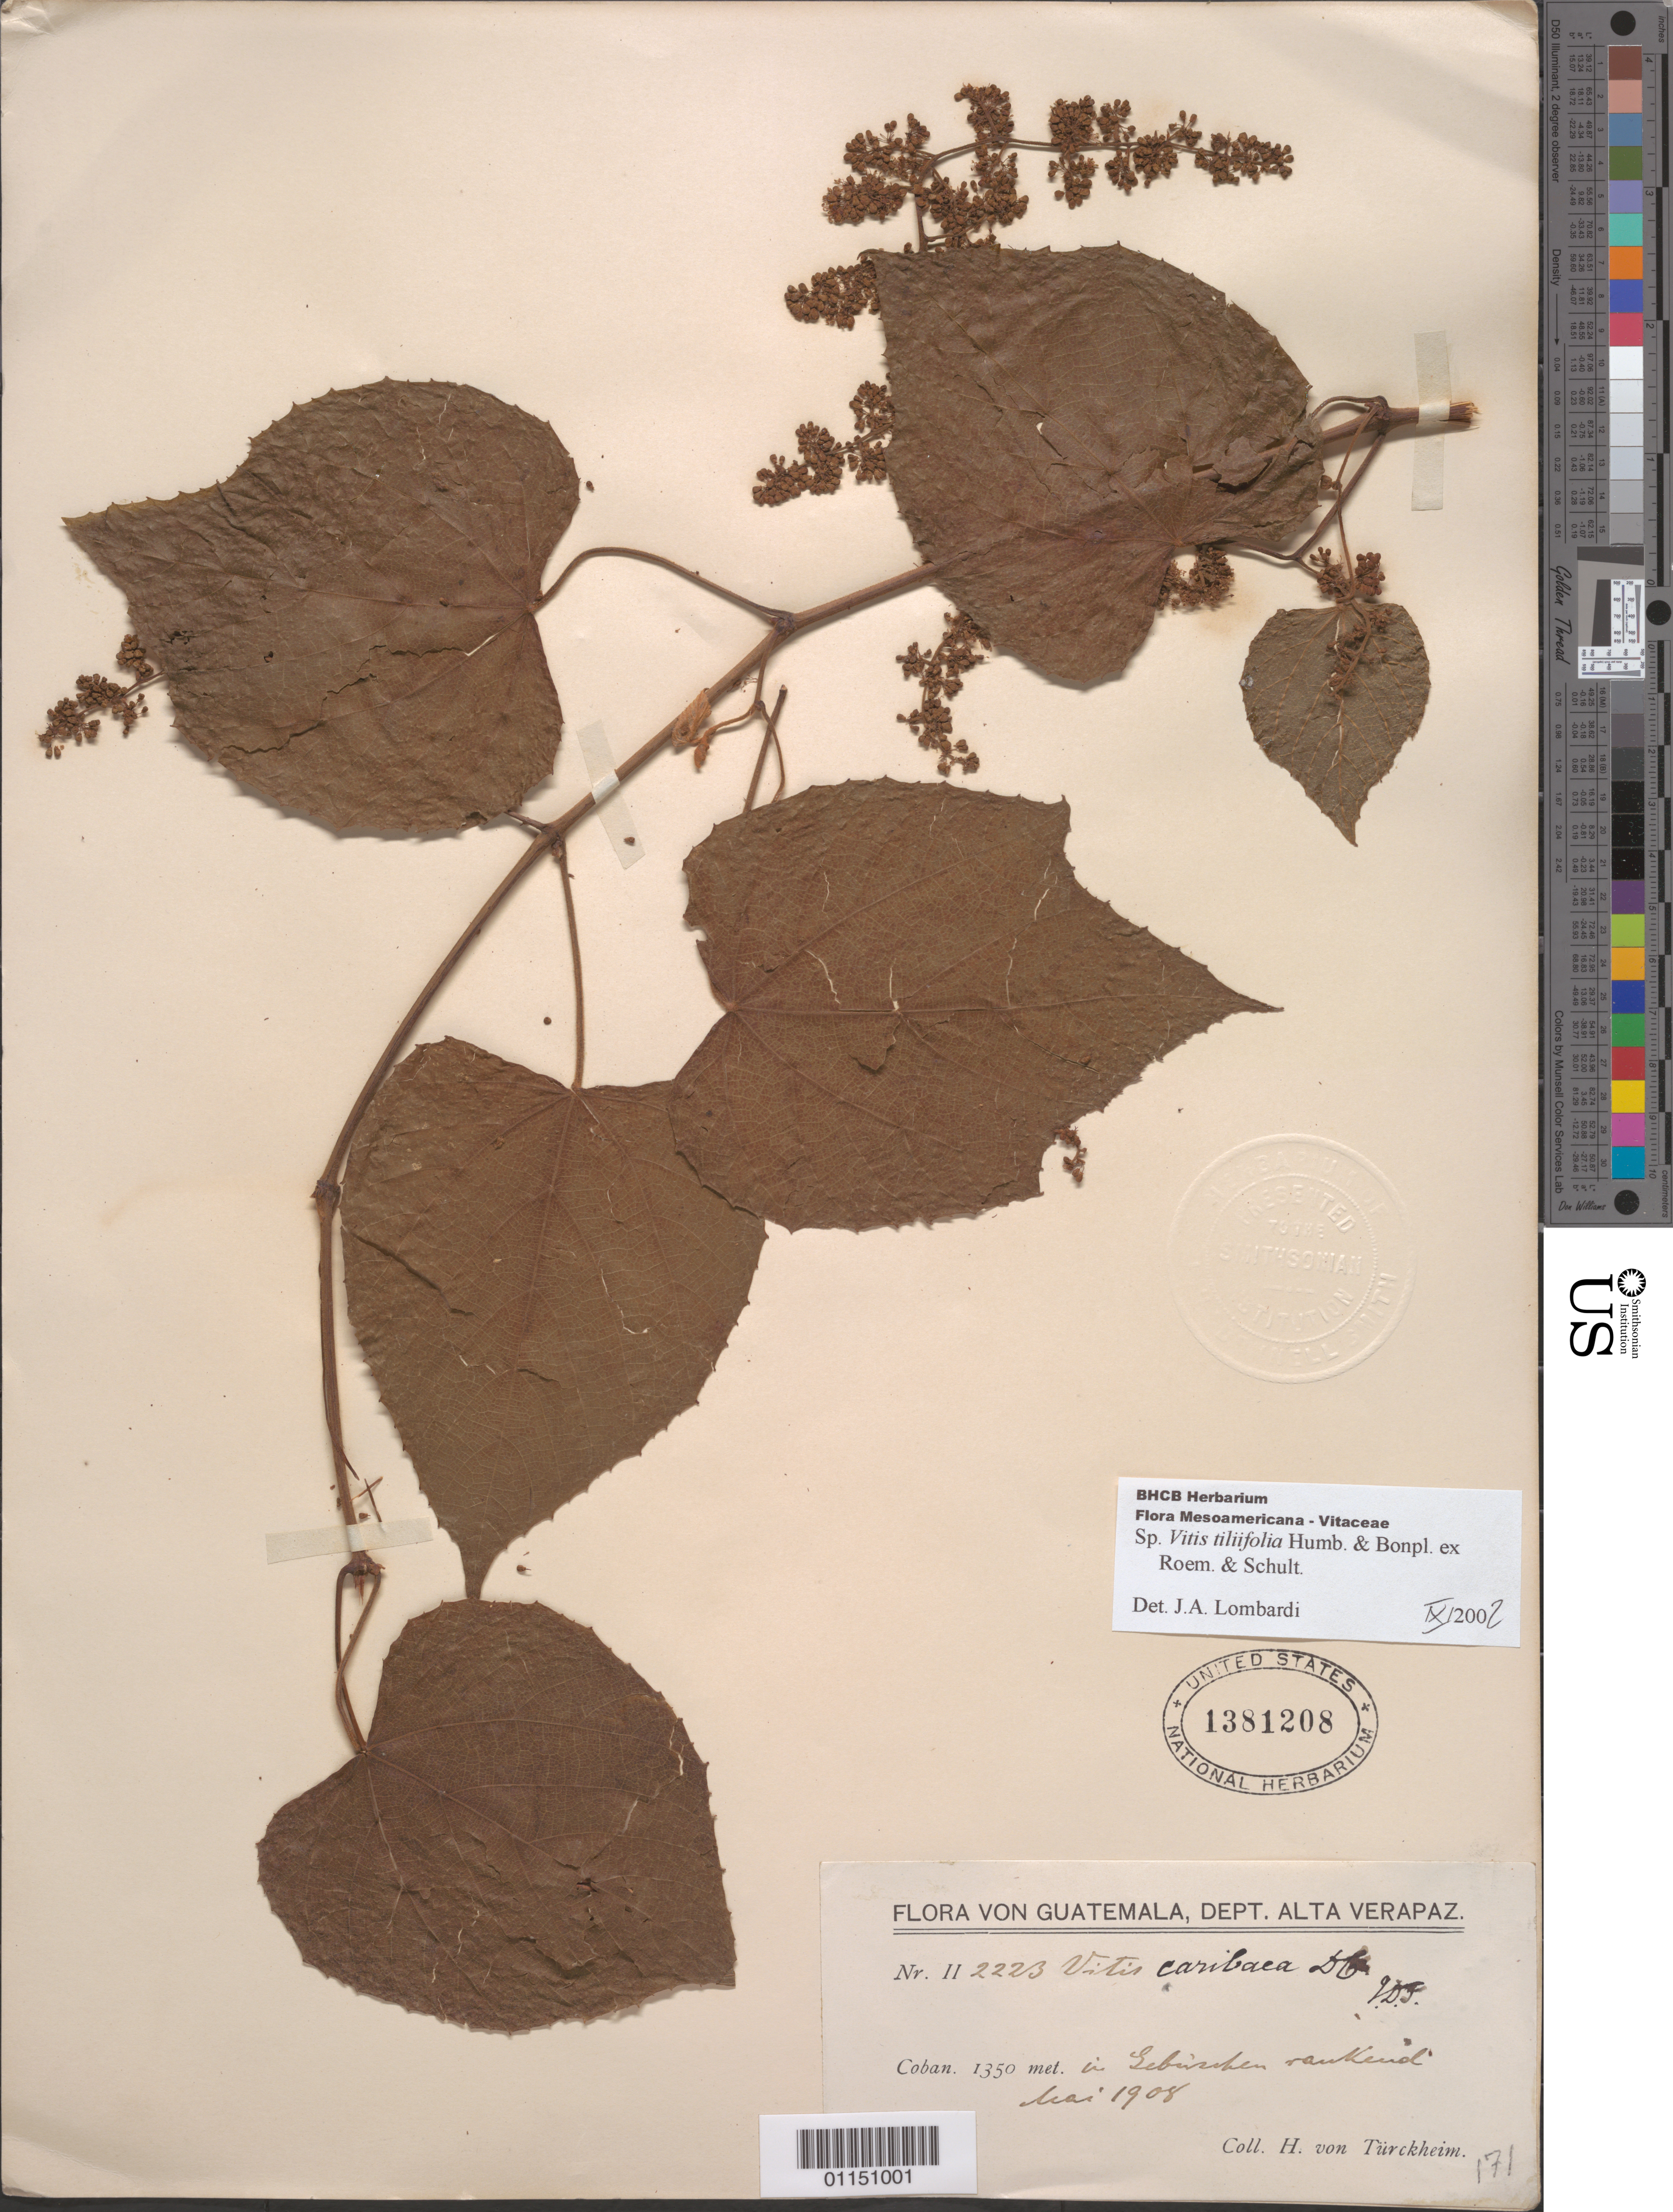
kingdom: Plantae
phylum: Tracheophyta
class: Magnoliopsida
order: Vitales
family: Vitaceae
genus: Vitis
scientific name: Vitis tiliaefolia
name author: Willd.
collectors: H. von Türckheim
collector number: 2223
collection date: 1908-05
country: Guatemala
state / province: Alta Verapaz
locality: Coban.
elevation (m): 1350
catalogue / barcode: US 1381208